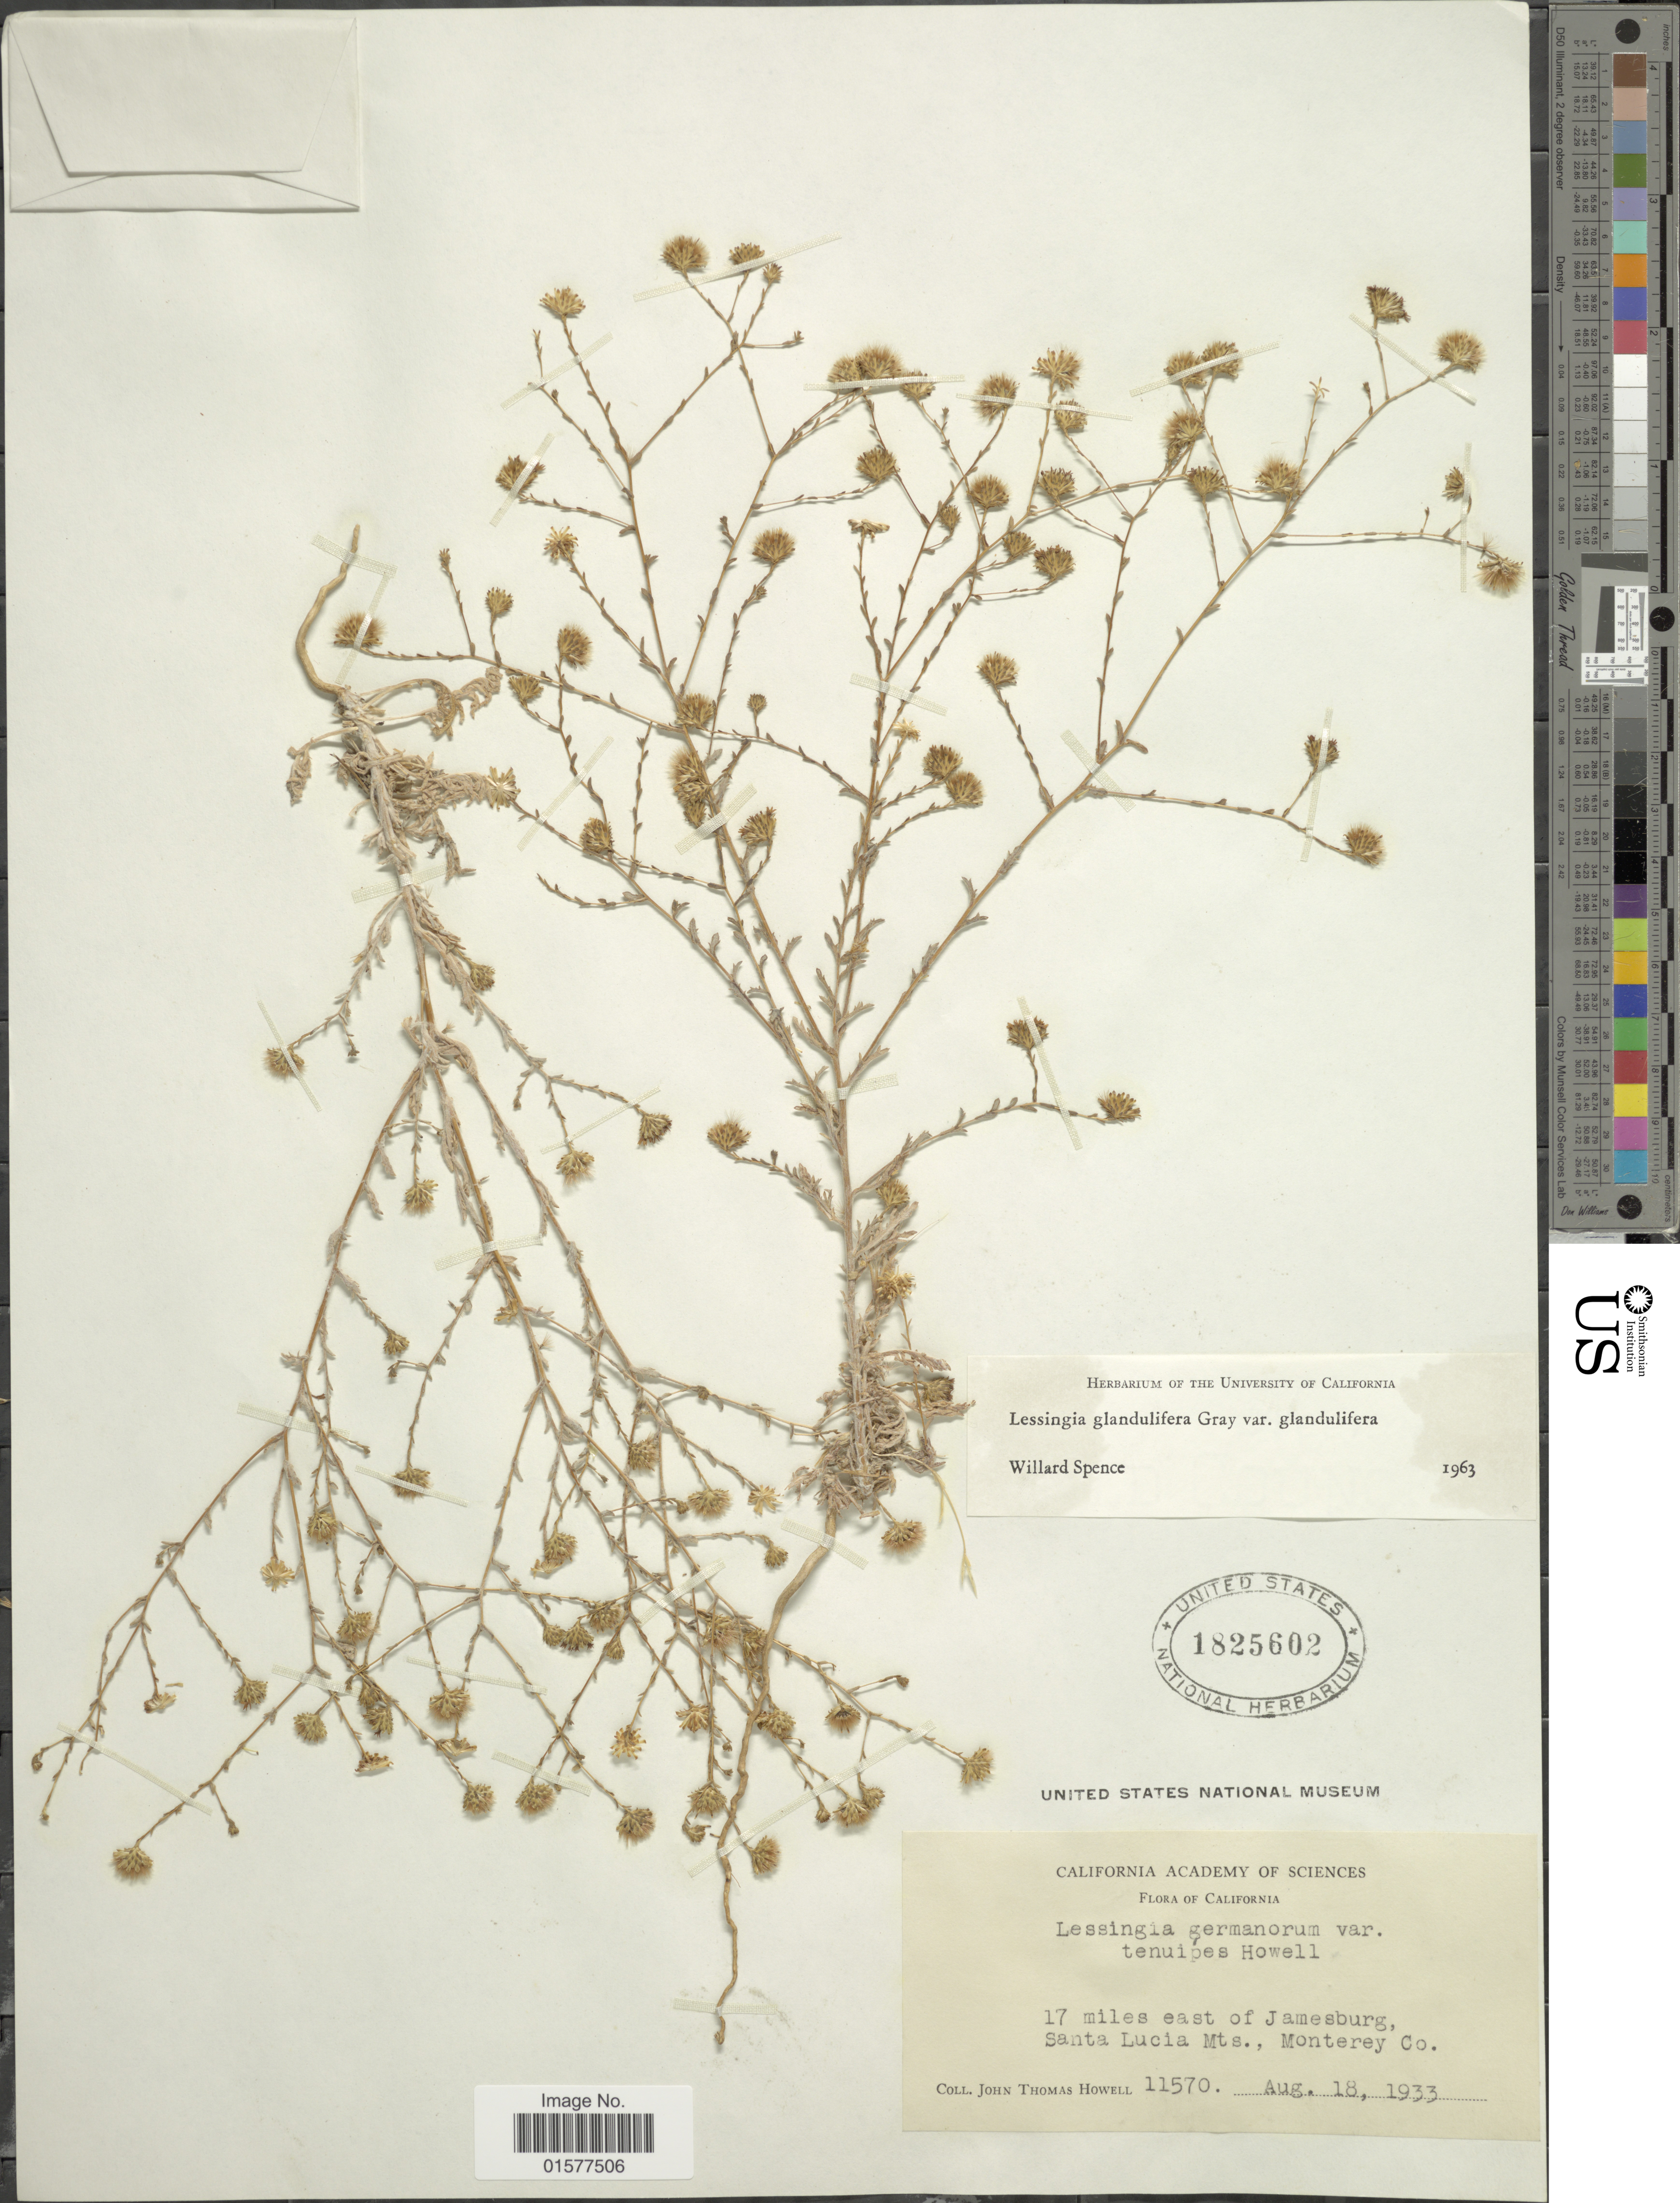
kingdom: Plantae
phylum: Tracheophyta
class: Magnoliopsida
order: Asterales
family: Asteraceae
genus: Lessingia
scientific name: Lessingia glandulifera var. glandulifera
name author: (A. Gray) J.T. Howell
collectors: J. T. Howell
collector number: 11570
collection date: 1933-08-18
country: United States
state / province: California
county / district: Monterey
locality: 17 miles east of jamesburg, Santa Lucia Mts., Monterey Co.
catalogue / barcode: US 1825602